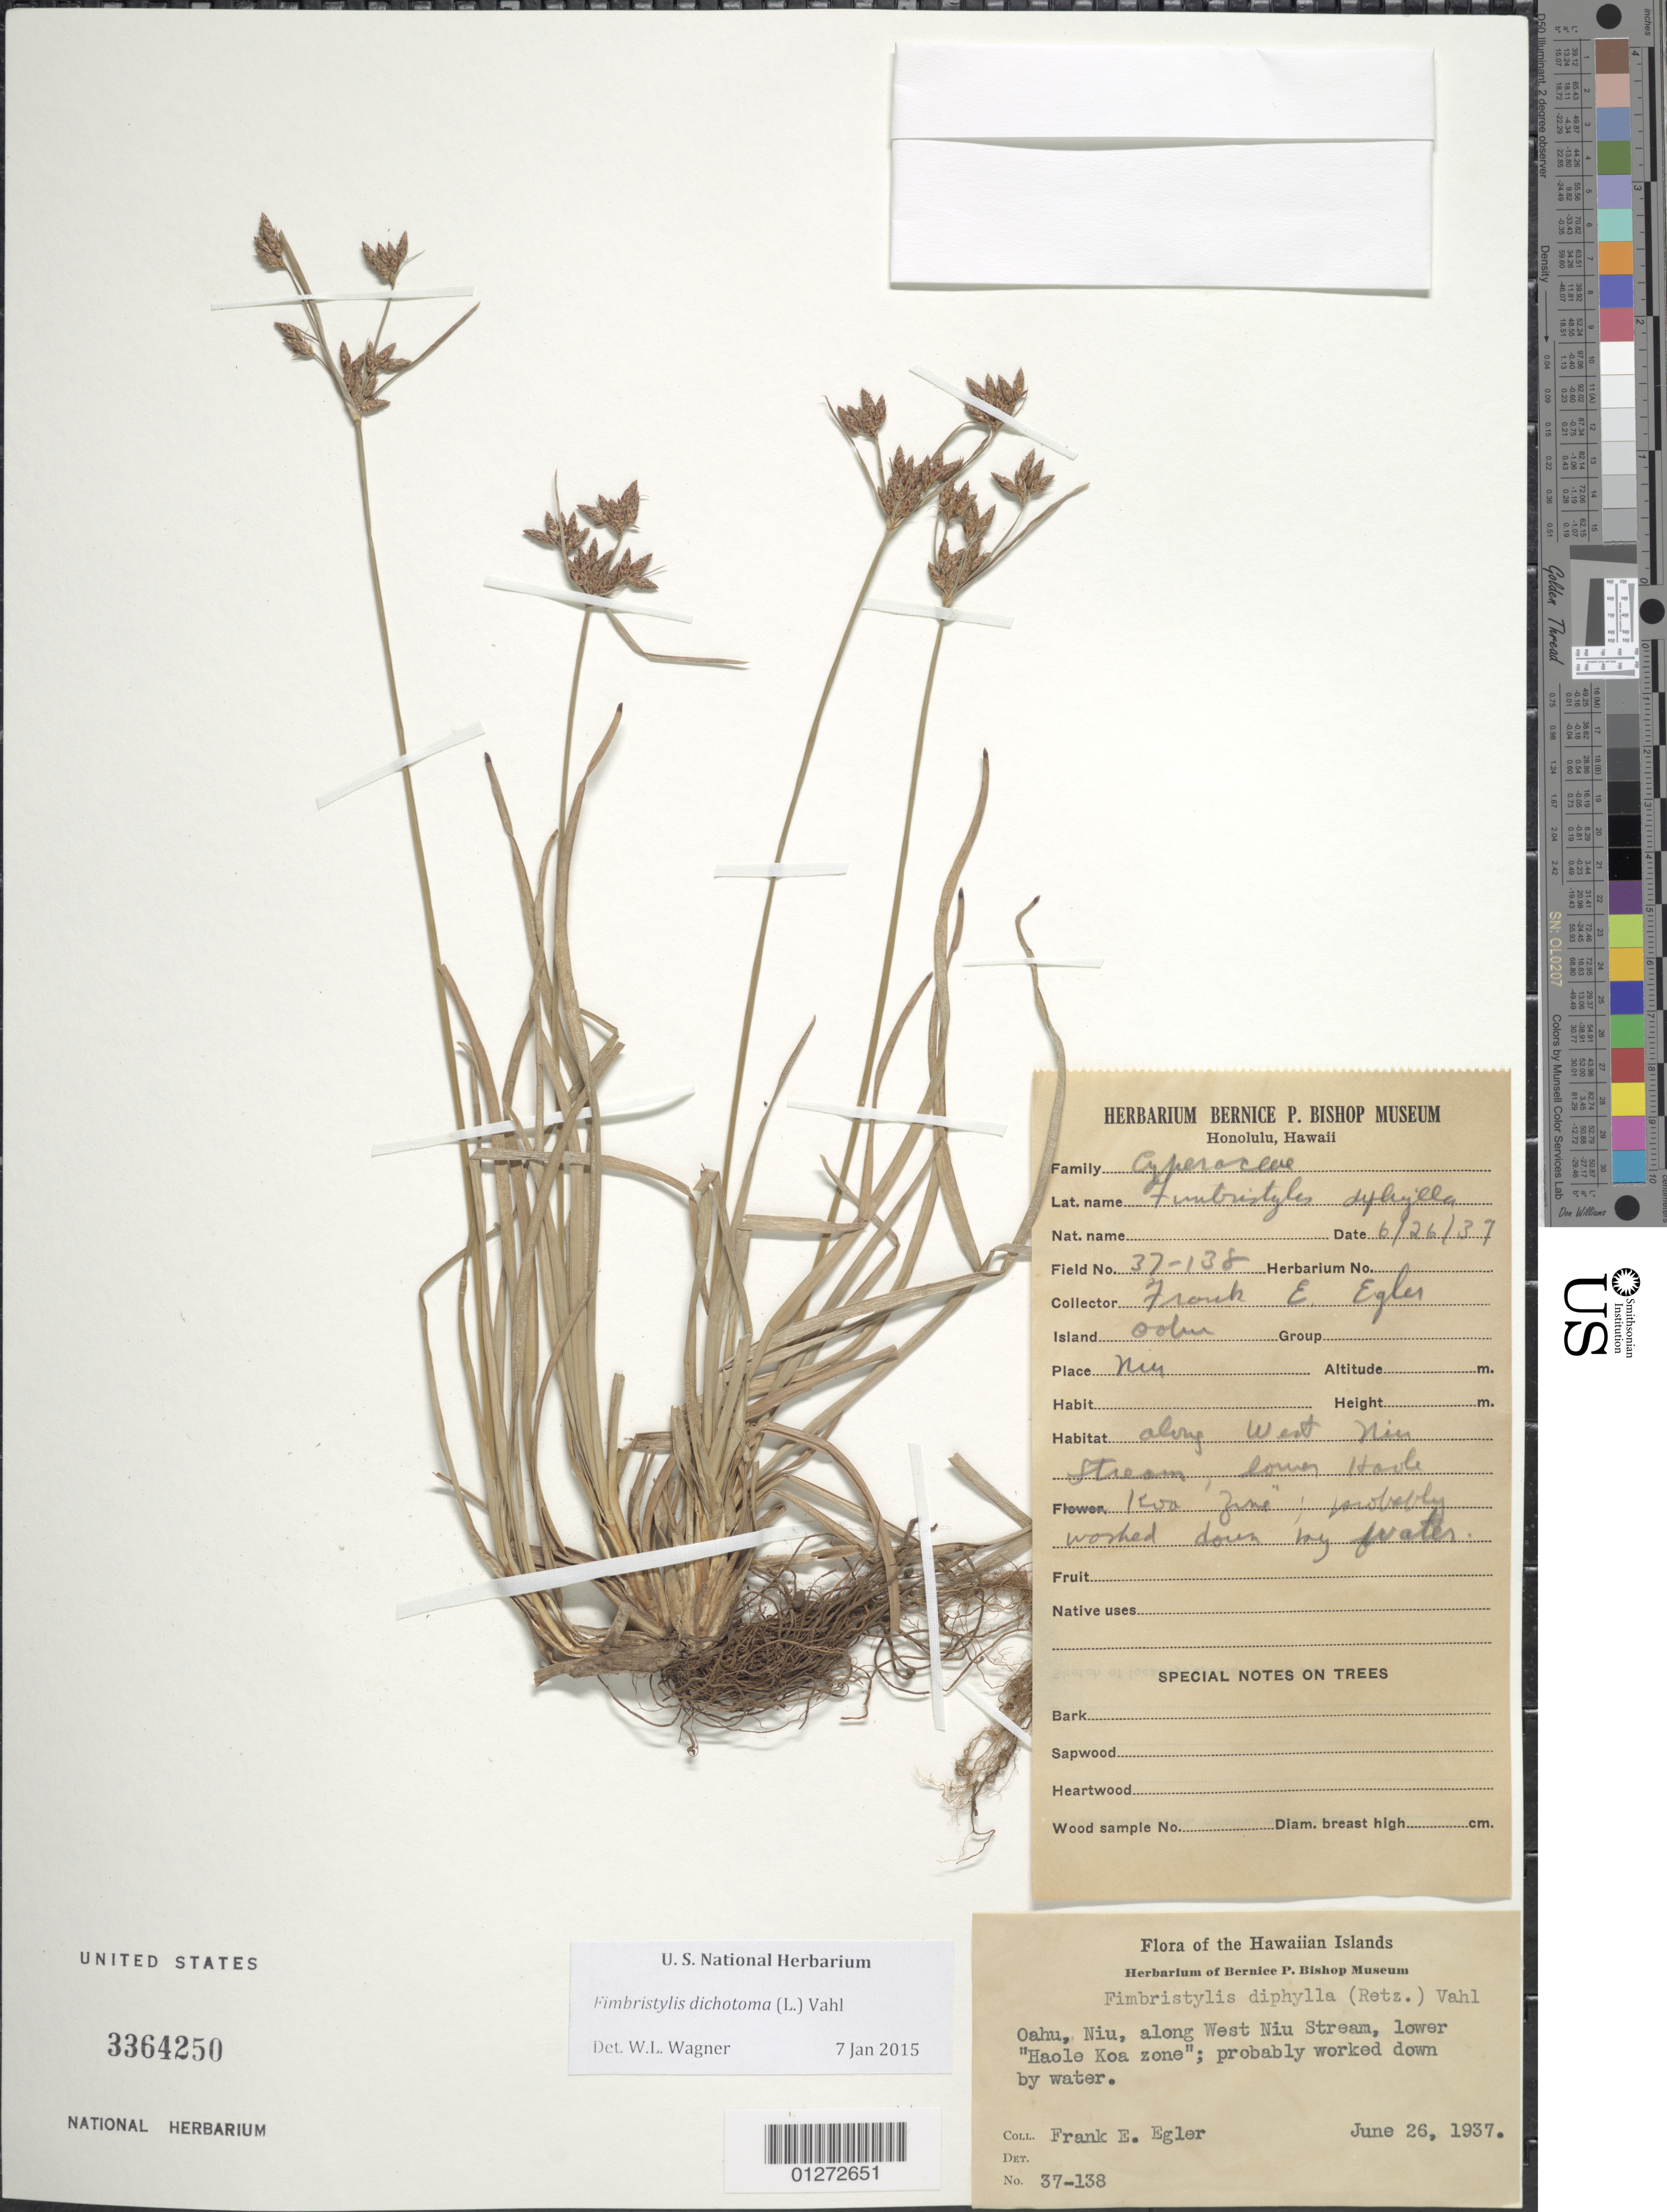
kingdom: Plantae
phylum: Tracheophyta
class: Liliopsida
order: Poales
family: Cyperaceae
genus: Fimbristylis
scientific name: Fimbristylis dichotoma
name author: (L.) Vahl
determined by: Wagner, W. L., (BOT), Smithsonian Institution - National Museum of Natural History (UNITED STATES)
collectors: F. Egler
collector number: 37-138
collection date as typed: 26 Jun 1937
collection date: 1937-06-26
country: United States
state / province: Hawaii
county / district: Honolulu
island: Oahu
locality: Niu, along West Niu Stream, lower "Haole Koa zone", probably worked down by water.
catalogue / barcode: US 3364250